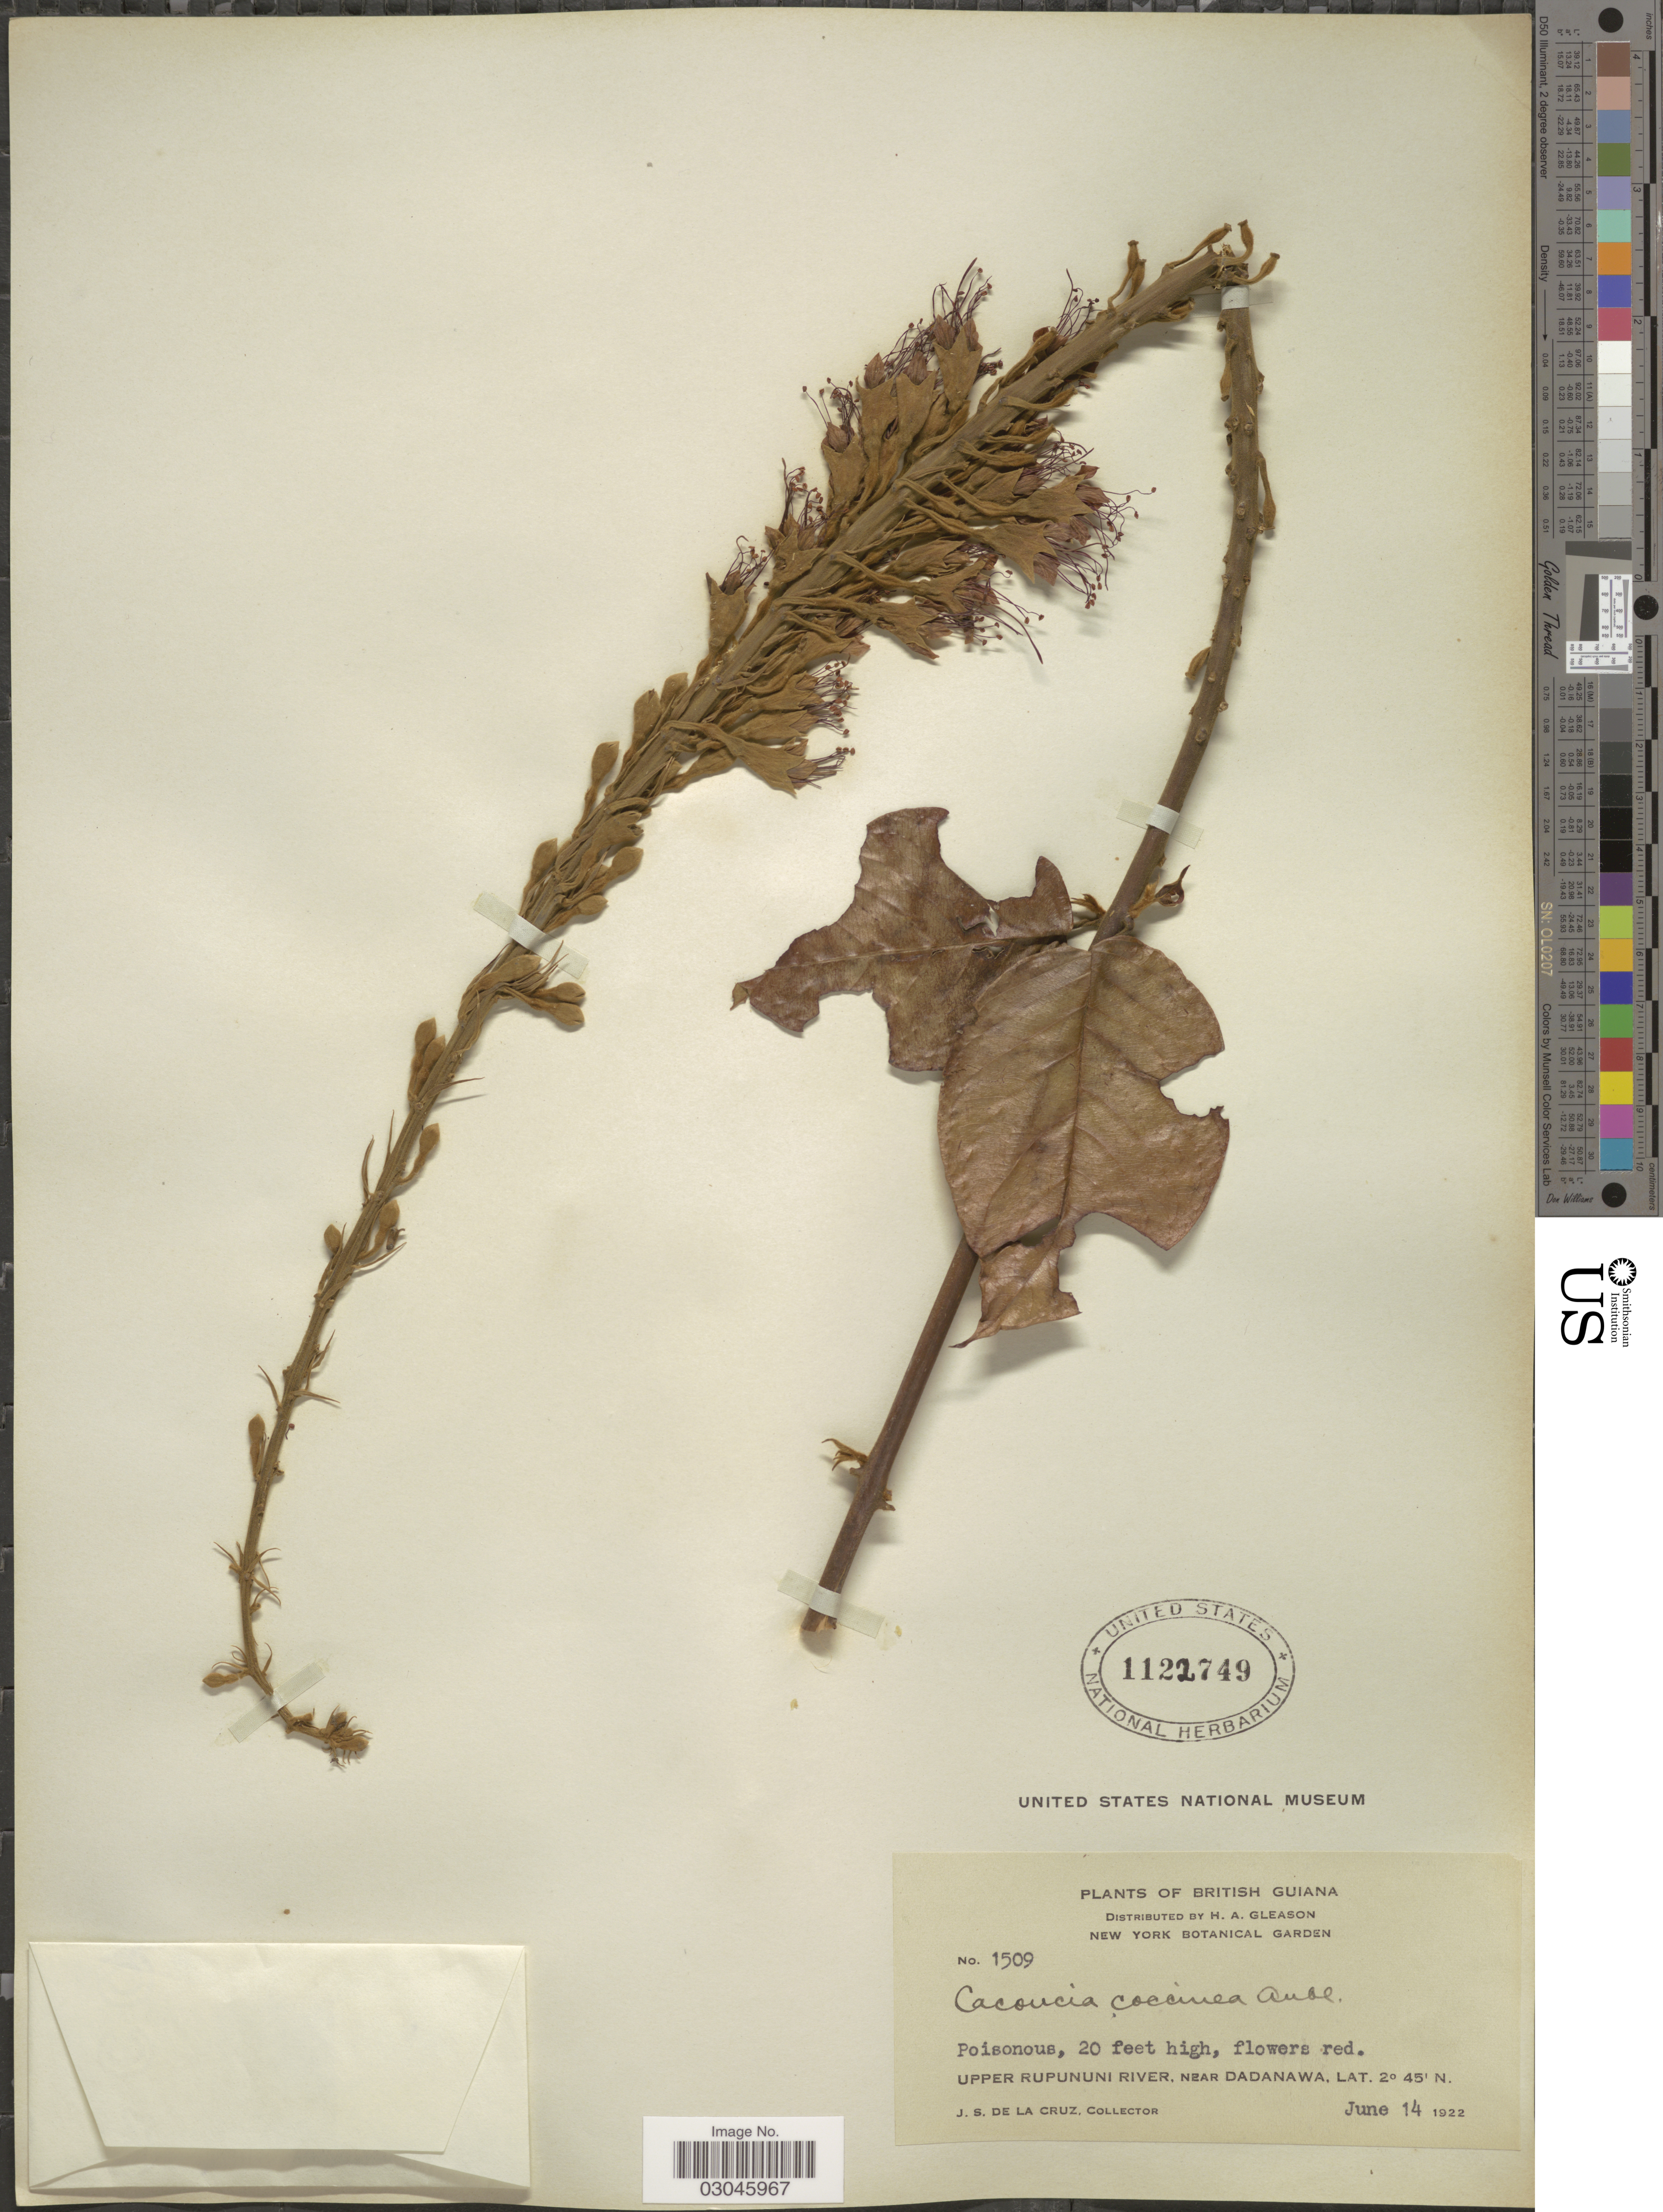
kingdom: Plantae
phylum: Tracheophyta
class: Magnoliopsida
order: Myrtales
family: Combretaceae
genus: Combretum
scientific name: Combretum cacoucia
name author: Exell ex Sandwith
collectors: J. S. de la Cruz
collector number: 1509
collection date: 1922-06-14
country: Guyana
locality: British Guiana. Upper Rupununi River, near Dadanawa.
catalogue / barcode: US 1122749